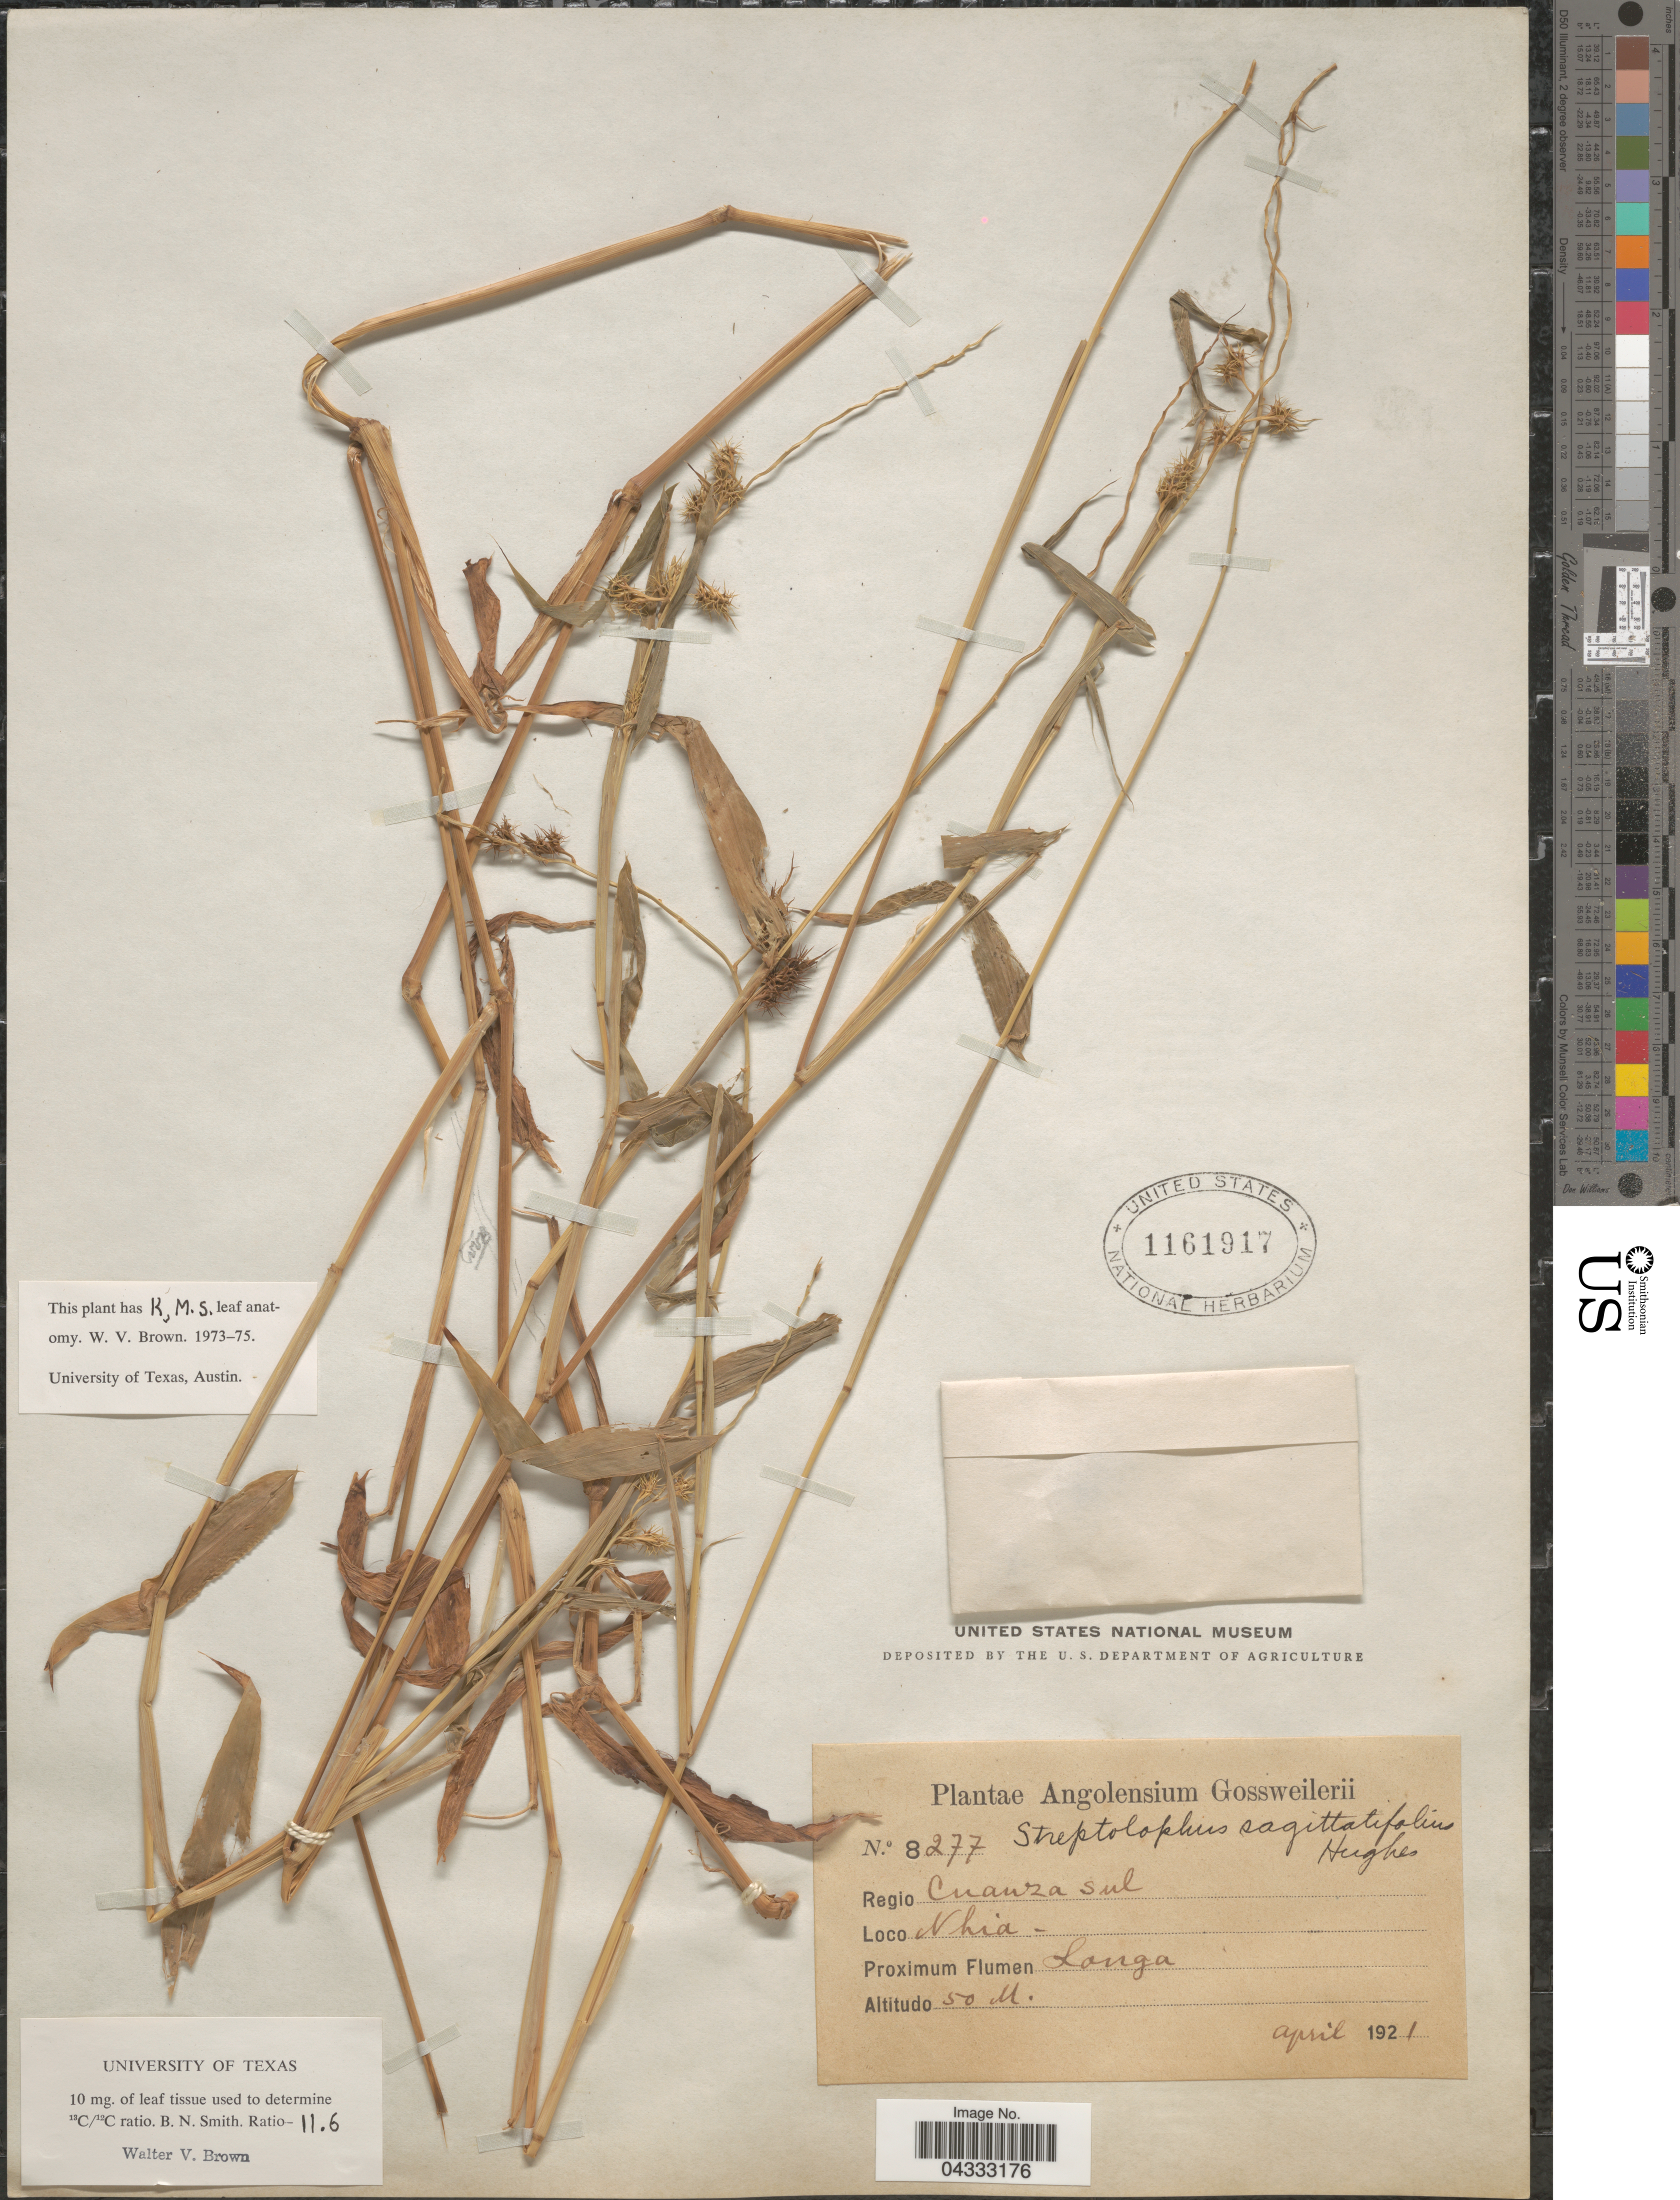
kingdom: Plantae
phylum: Tracheophyta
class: Liliopsida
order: Poales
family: Poaceae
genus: Streptolophus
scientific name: Streptolophus sagittifolius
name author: Hughes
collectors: -. Gossweiler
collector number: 8277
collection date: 1921-04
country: Angola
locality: Regio Cuanza sul. Nhia. Proximum Flumen Longa.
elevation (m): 50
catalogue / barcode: US 1161917